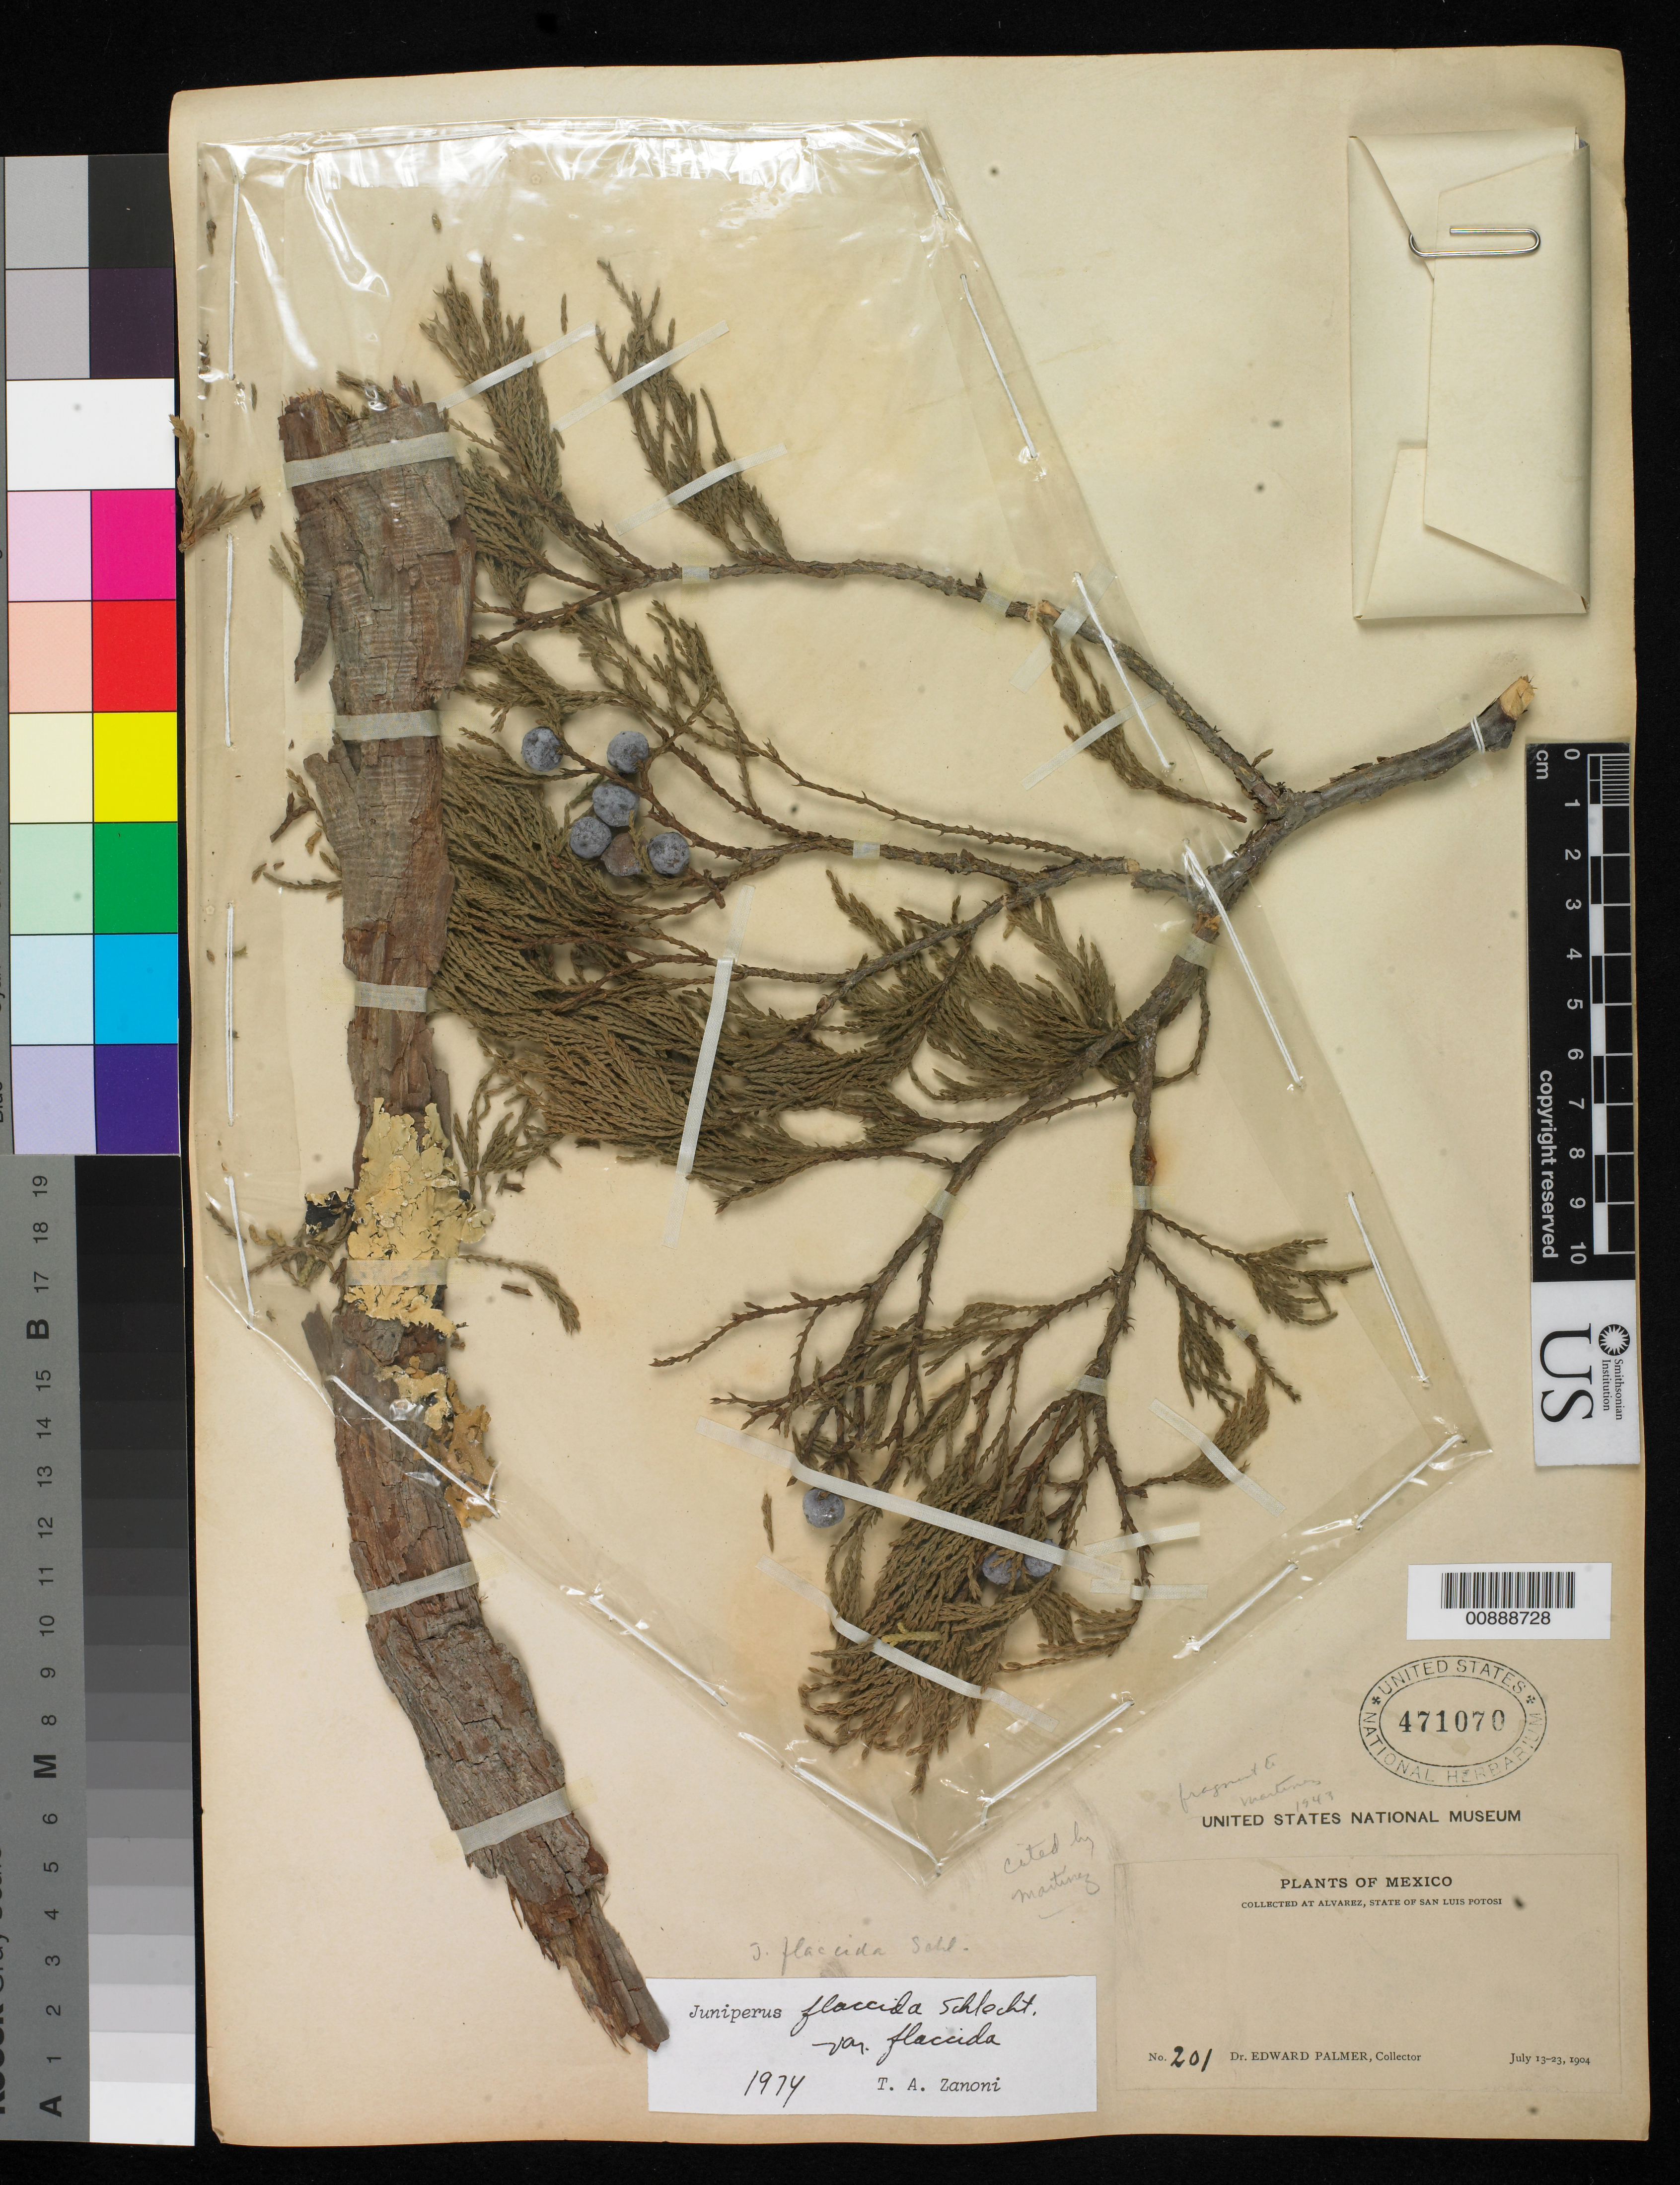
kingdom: Plantae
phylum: Tracheophyta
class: Pinopsida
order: Pinales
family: Cupressaceae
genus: Juniperus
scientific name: Juniperus flaccida var. flaccida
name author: Schltdl.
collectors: E. Palmer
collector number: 201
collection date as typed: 13 Jul 1904 to 23 Jul 1904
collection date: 1904-07-13/1904-07-23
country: Mexico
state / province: San Luis Potosí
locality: Alvarez, San Luis Potosí.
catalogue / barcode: US 471070